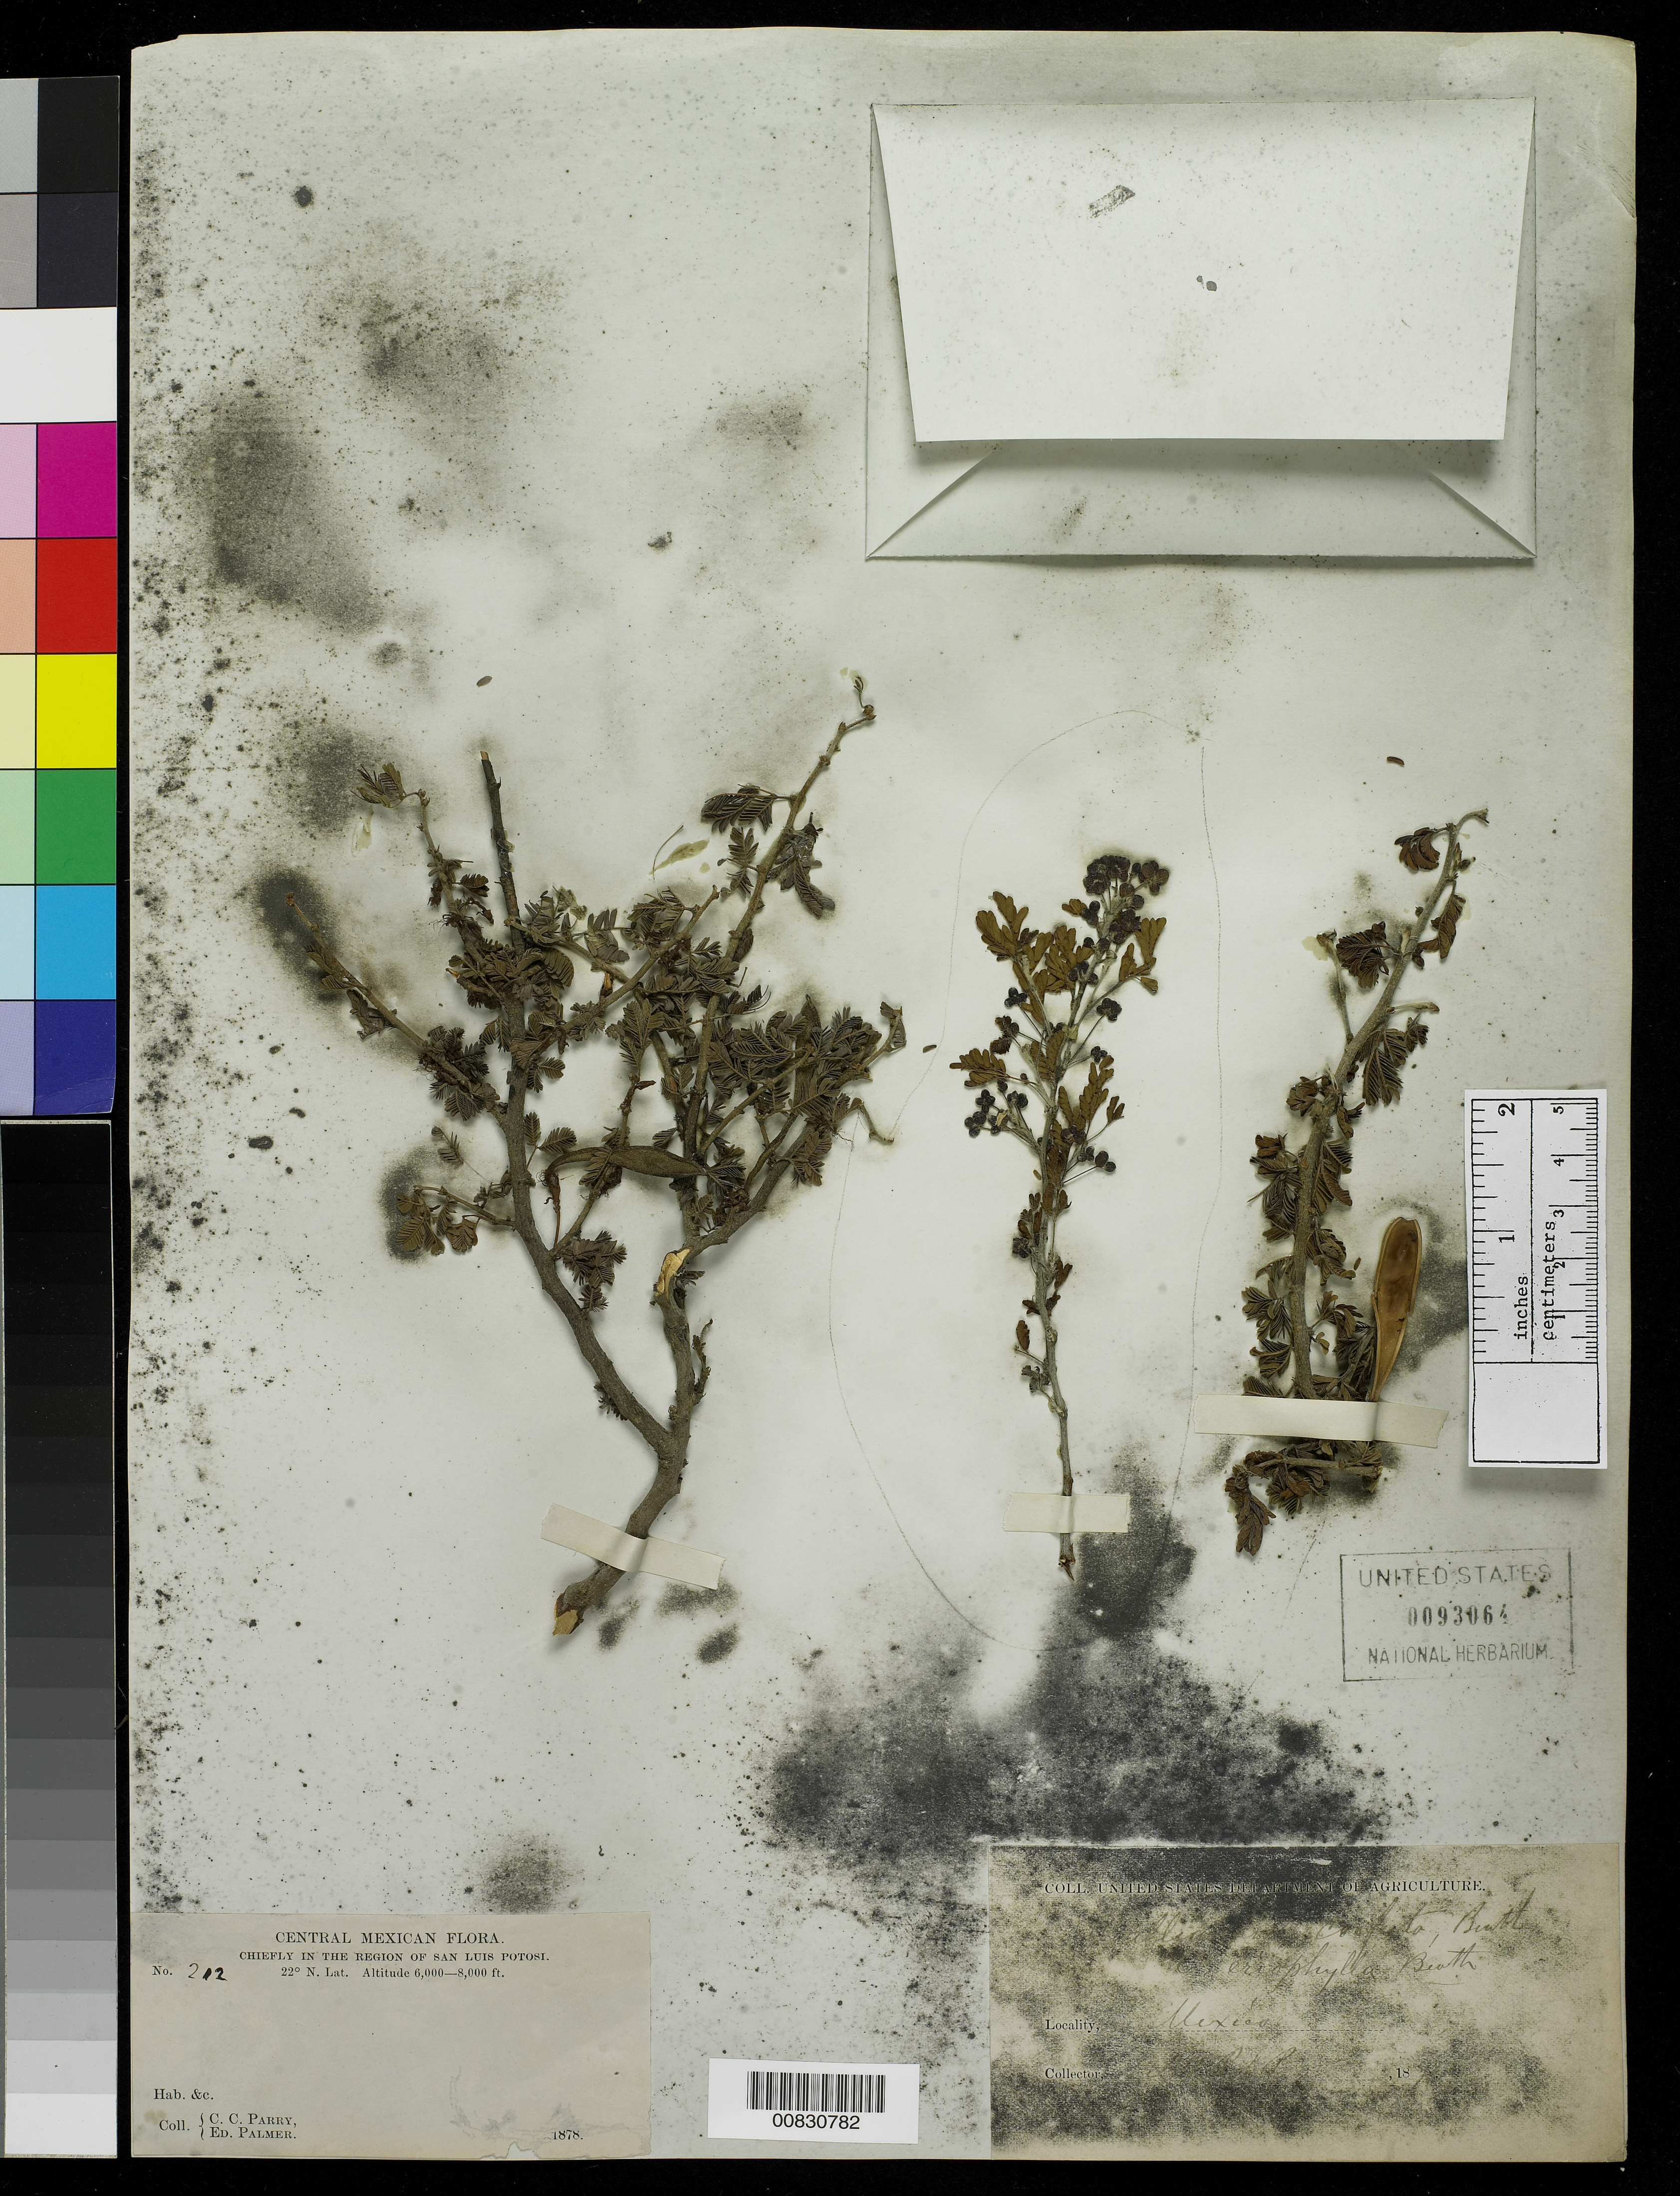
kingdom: Plantae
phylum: Tracheophyta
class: Magnoliopsida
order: Fabales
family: Fabaceae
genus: Calliandra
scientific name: Calliandra eriophylla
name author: Benth.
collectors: C. C. Parry & E. Palmer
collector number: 212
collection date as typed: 1878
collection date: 1878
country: Mexico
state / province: San Luis Potosí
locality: Chiefly in the region of San Luis Potosí.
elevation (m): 1829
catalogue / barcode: US 93064